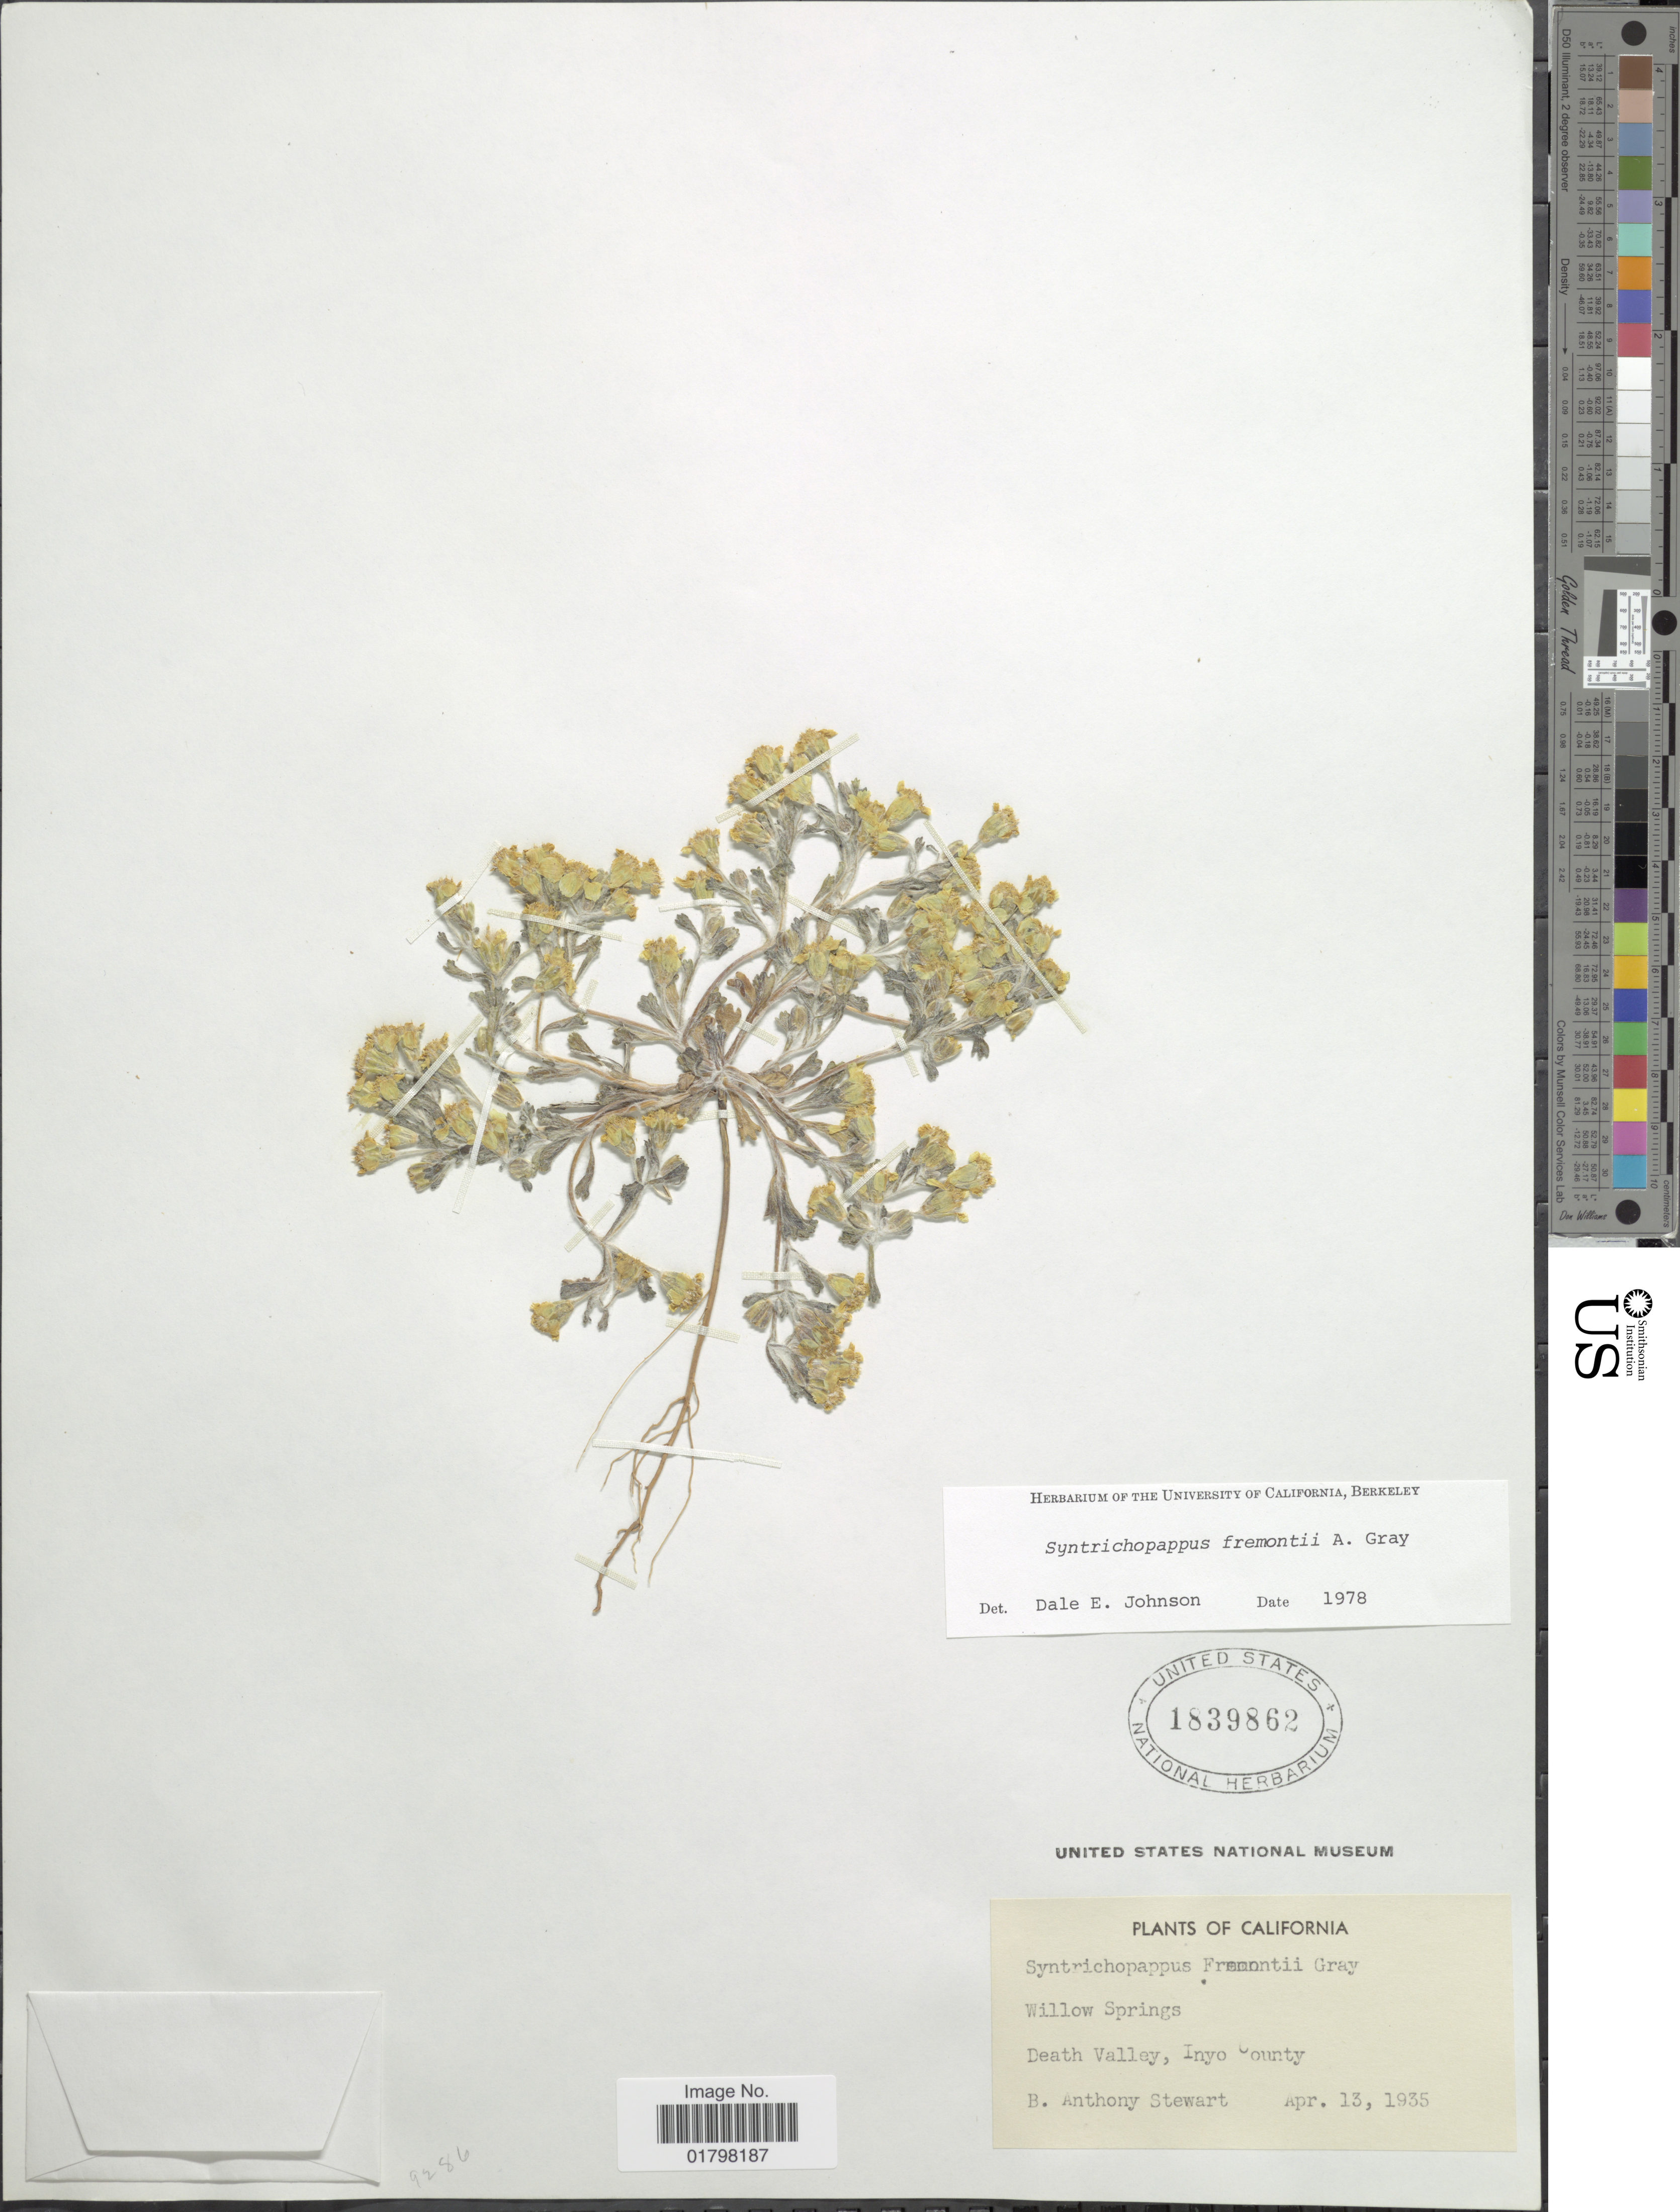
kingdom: Plantae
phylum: Tracheophyta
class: Magnoliopsida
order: Asterales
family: Asteraceae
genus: Syntrichopappus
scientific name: Syntrichopappus fremontii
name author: A. Gray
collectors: B. Stewart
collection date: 1935-04-13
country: United States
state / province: California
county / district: Inyo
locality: Willow Springs. Death Valley, Inyo County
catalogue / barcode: US 1839862